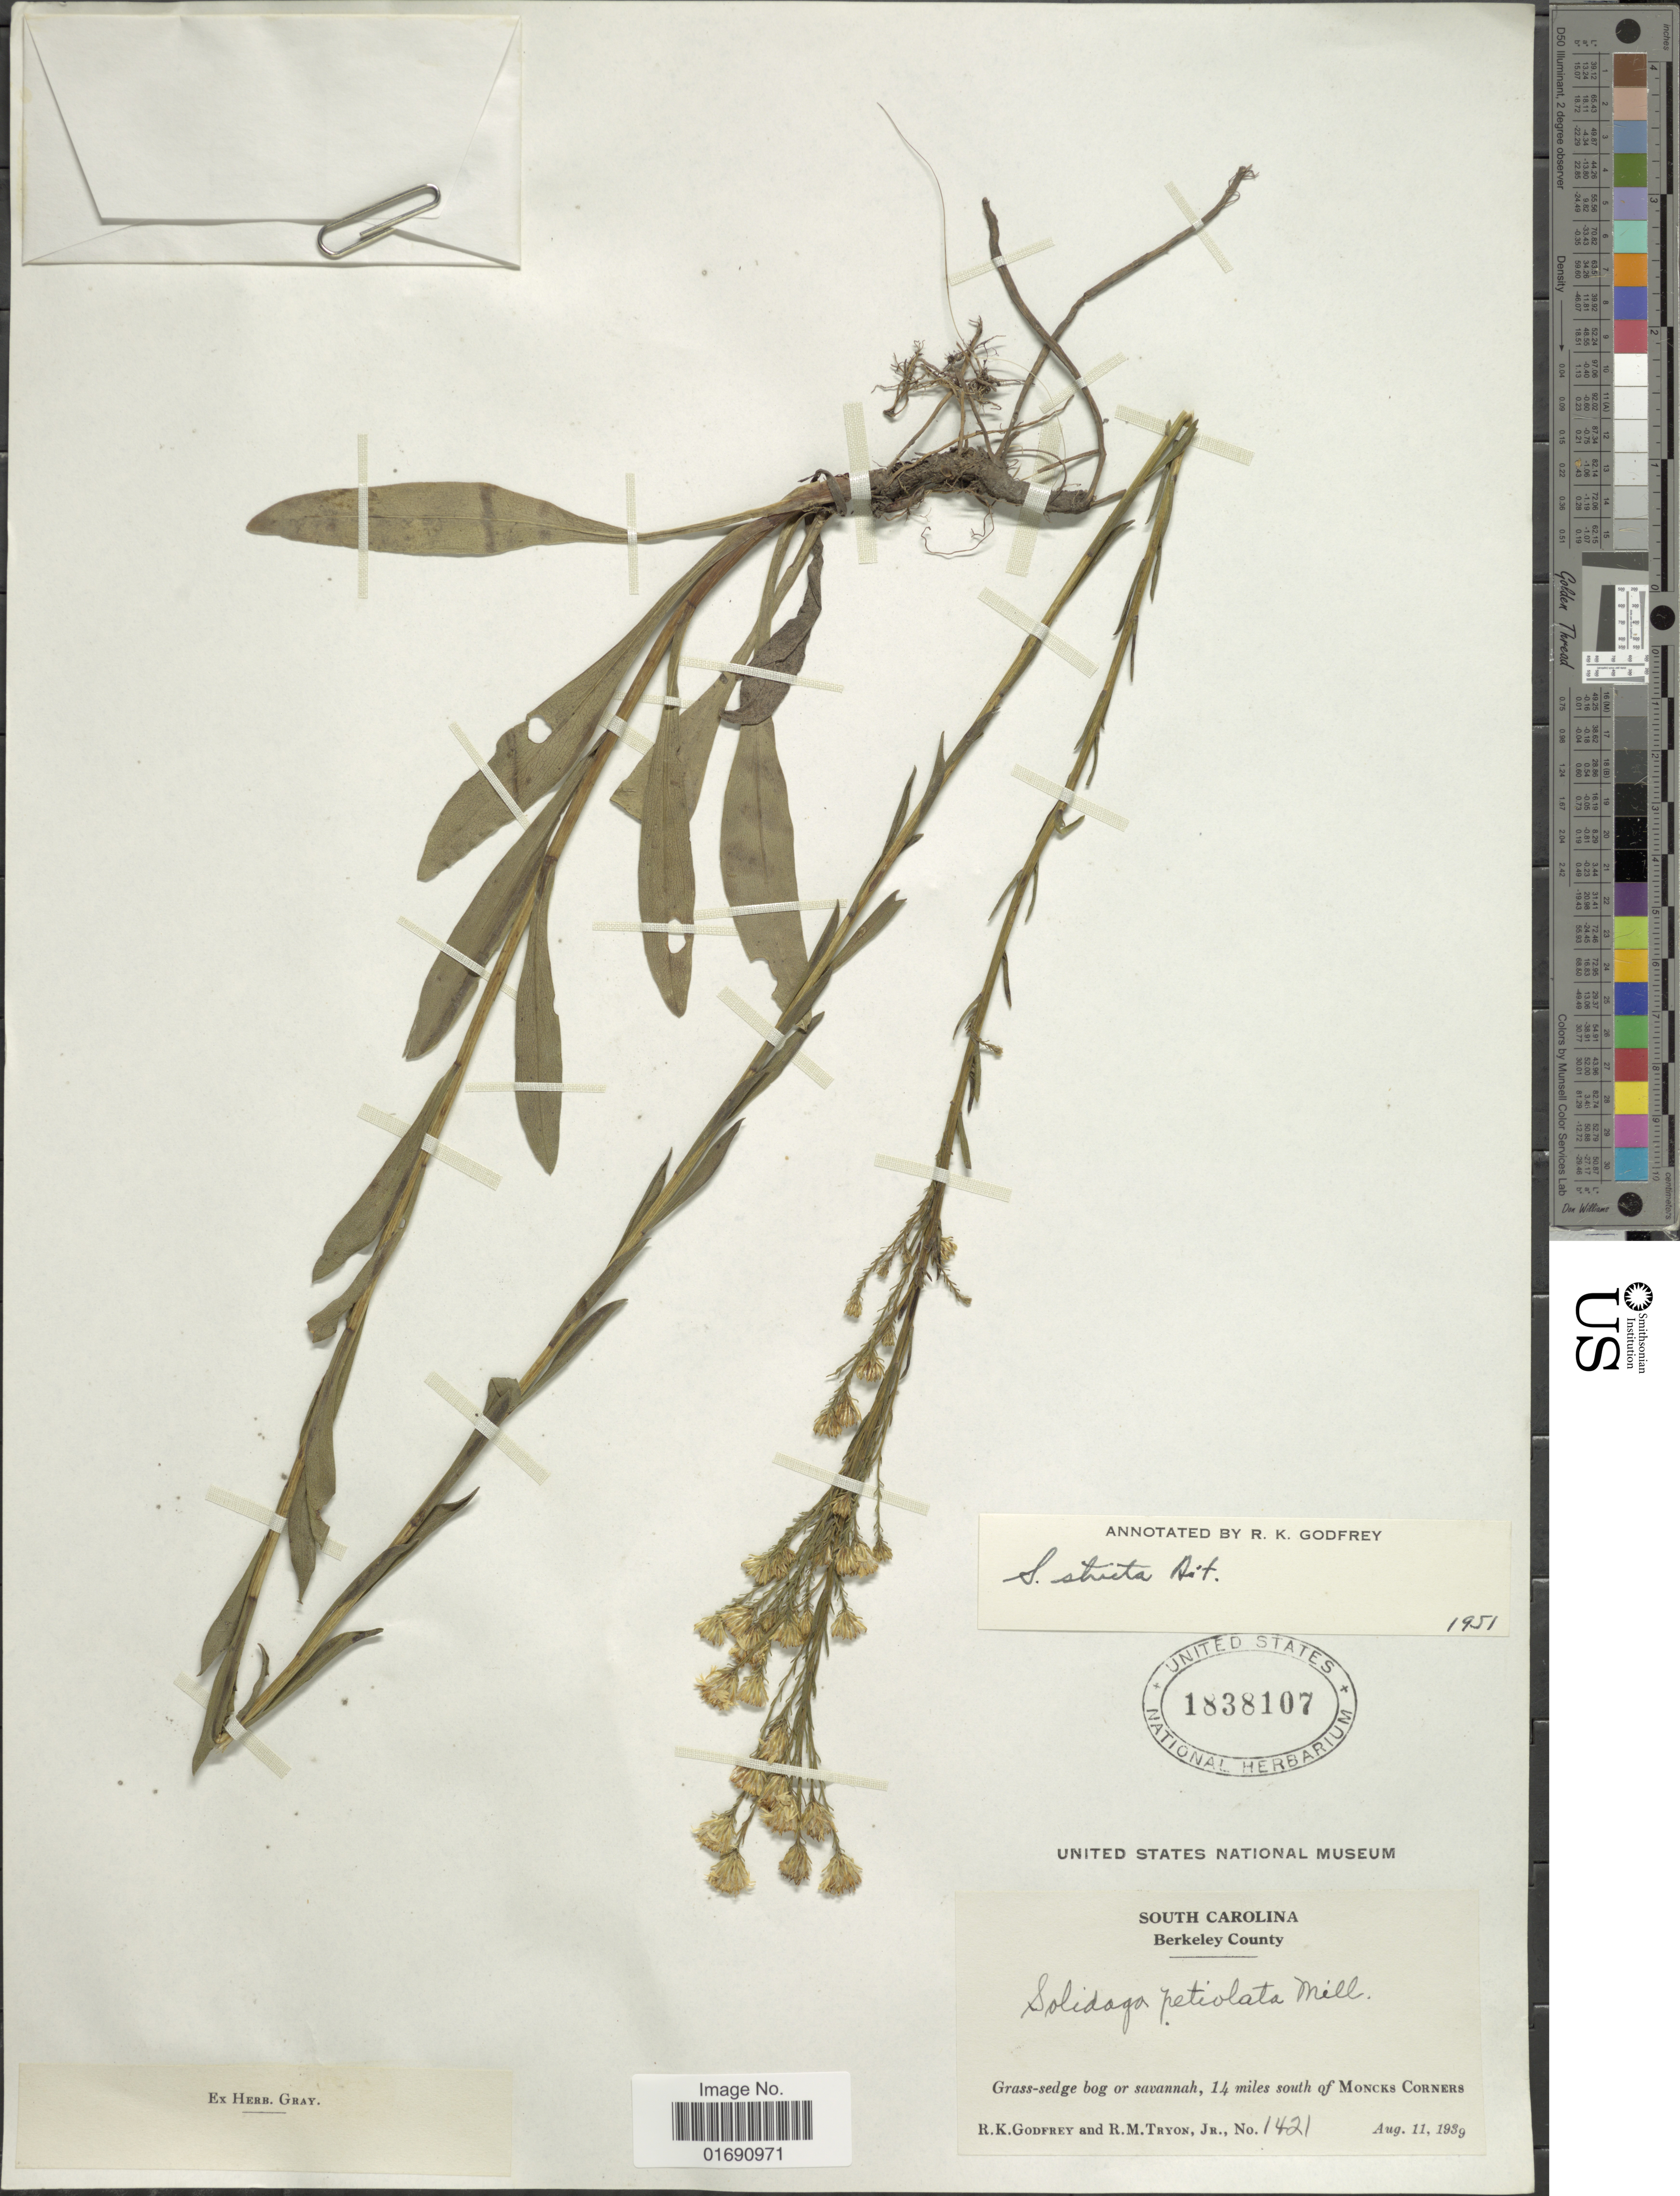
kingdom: Plantae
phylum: Tracheophyta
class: Magnoliopsida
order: Asterales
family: Asteraceae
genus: Solidago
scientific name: Solidago stricta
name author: Aiton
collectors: R. K. Godfrey & R. M. Tryon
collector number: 1421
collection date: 1939-08-11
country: United States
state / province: South Carolina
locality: Berkeley County, Grass-sedge bog or savannah, 14 miles south of Moncks Corners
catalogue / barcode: US 1838107